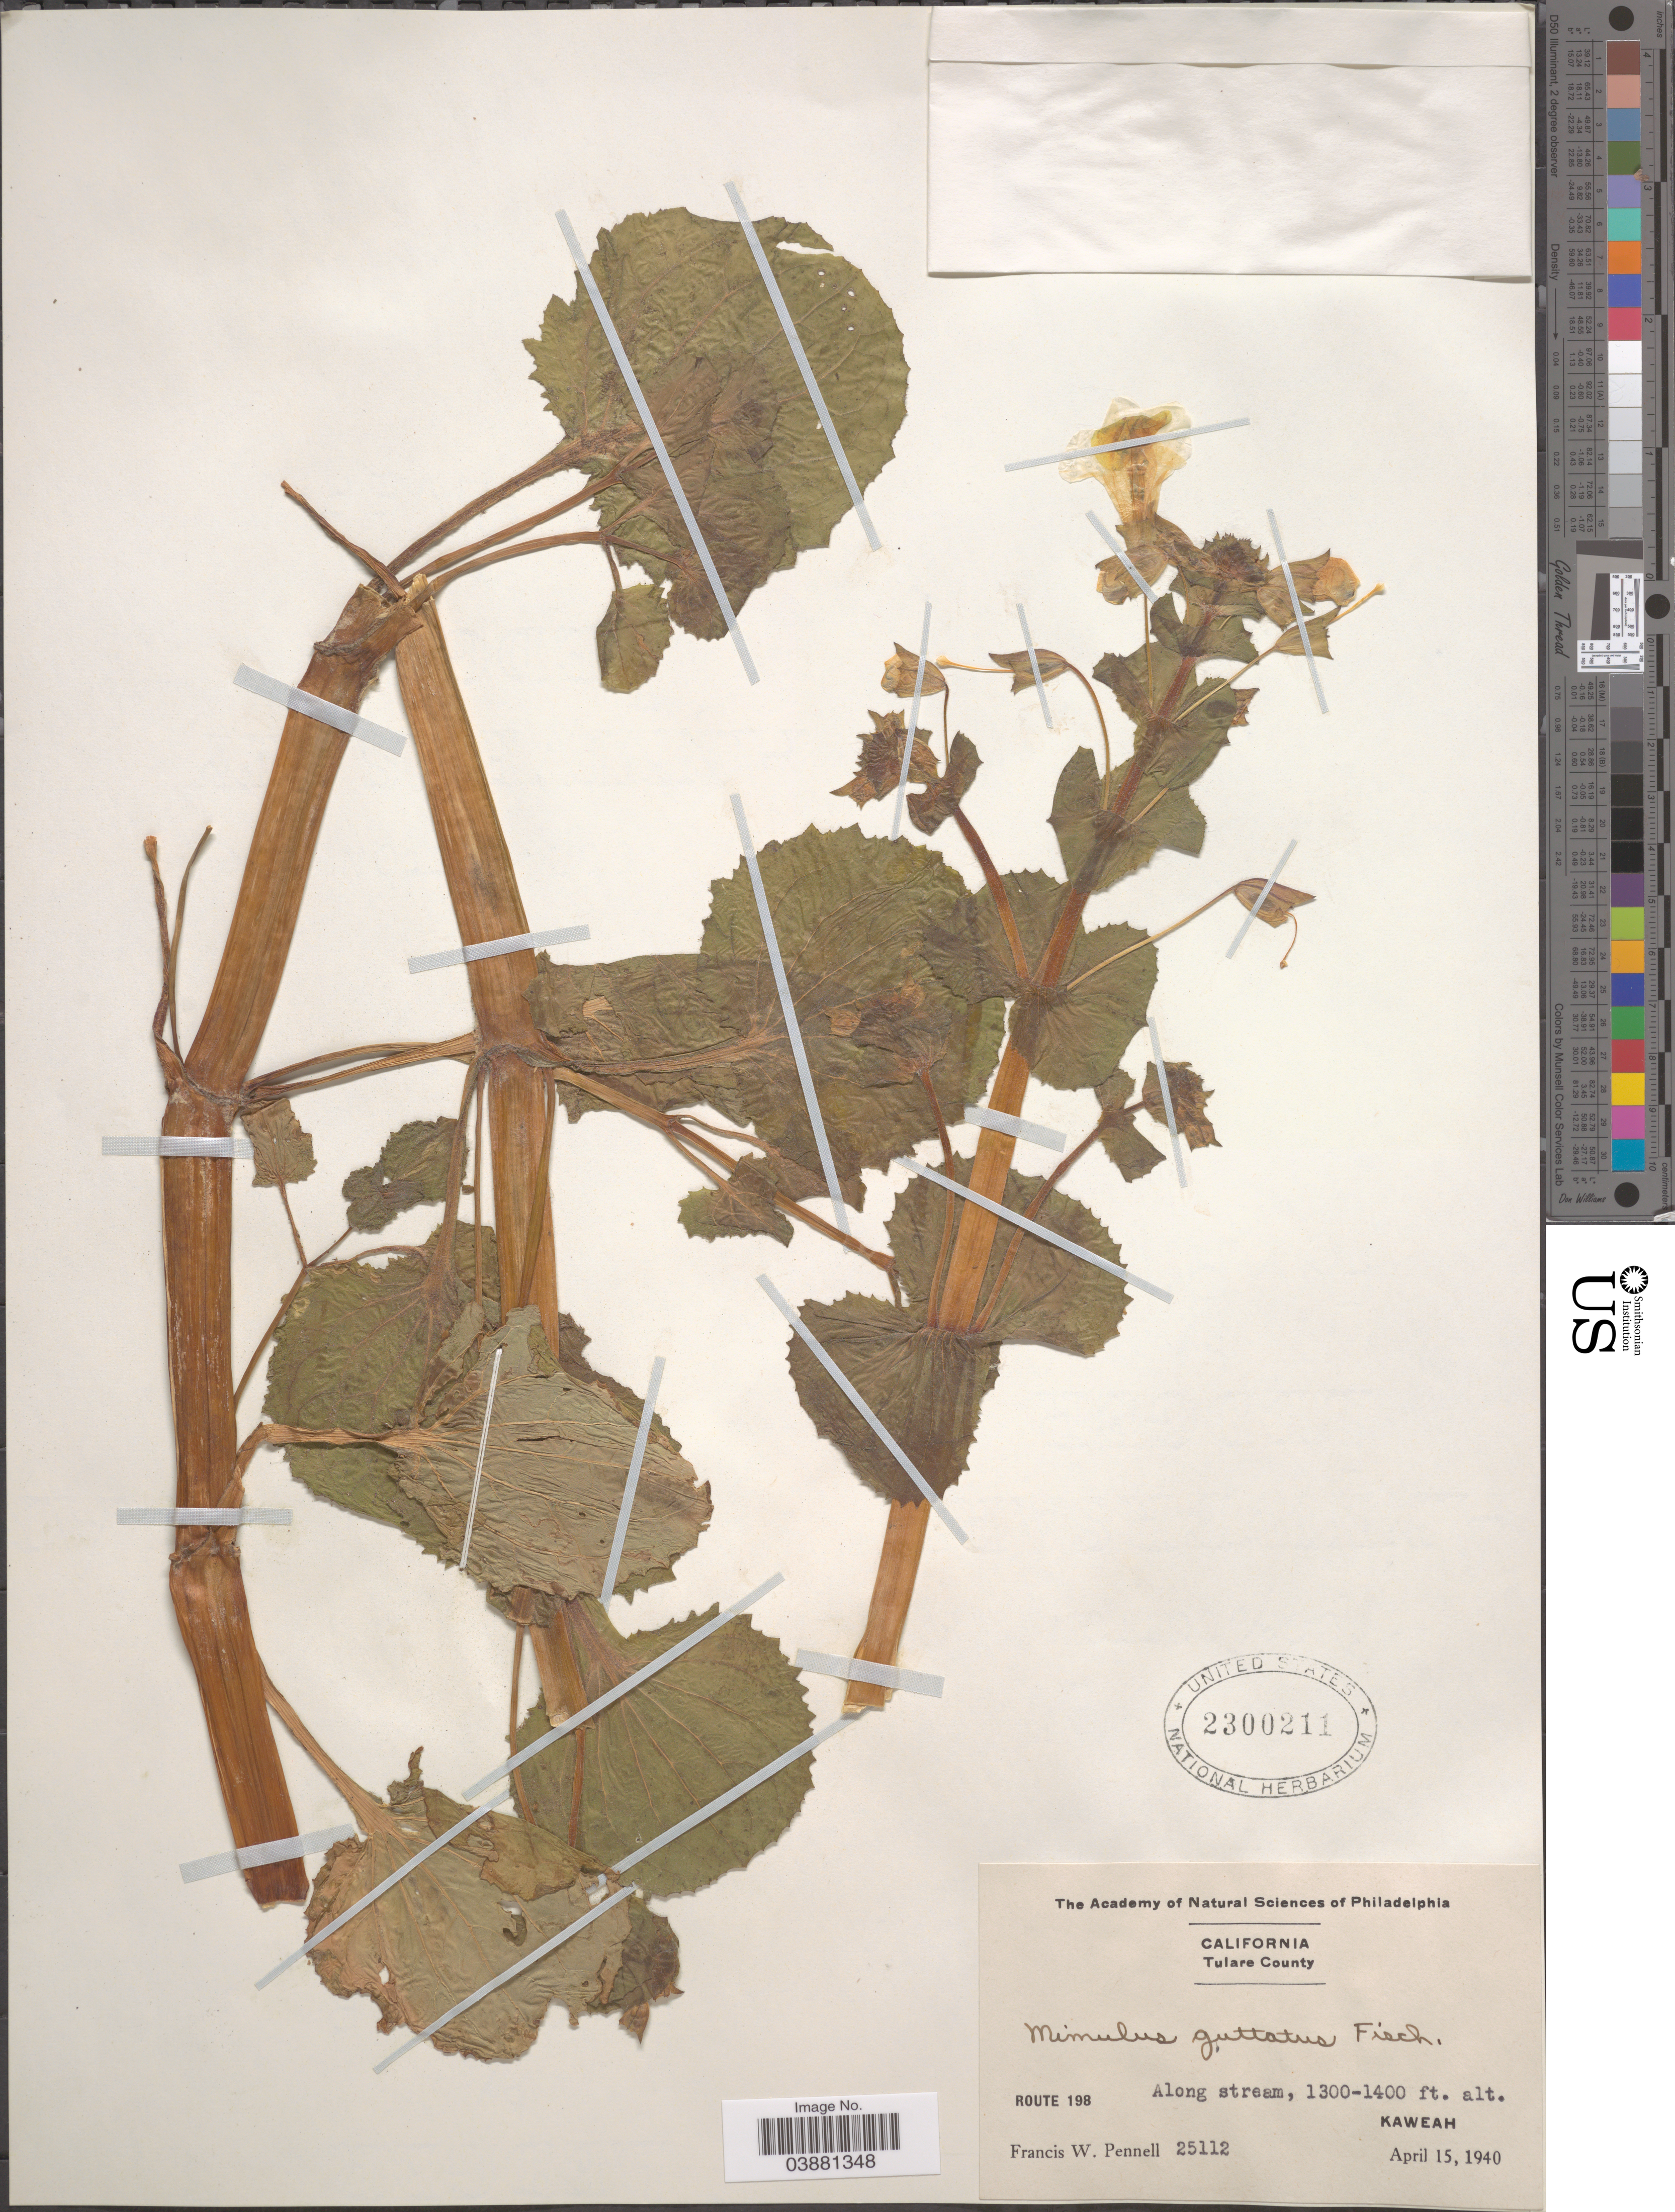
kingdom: Plantae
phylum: Tracheophyta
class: Magnoliopsida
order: Lamiales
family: Phrymaceae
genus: Mimulus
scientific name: Mimulus guttatus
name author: DC.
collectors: F. W. Pennell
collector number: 25112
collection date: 1940-04-15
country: United States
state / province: California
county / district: Tulare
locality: Tulare County. Route 198. Along stream, Kaweah.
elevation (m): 396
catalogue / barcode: US 2300211